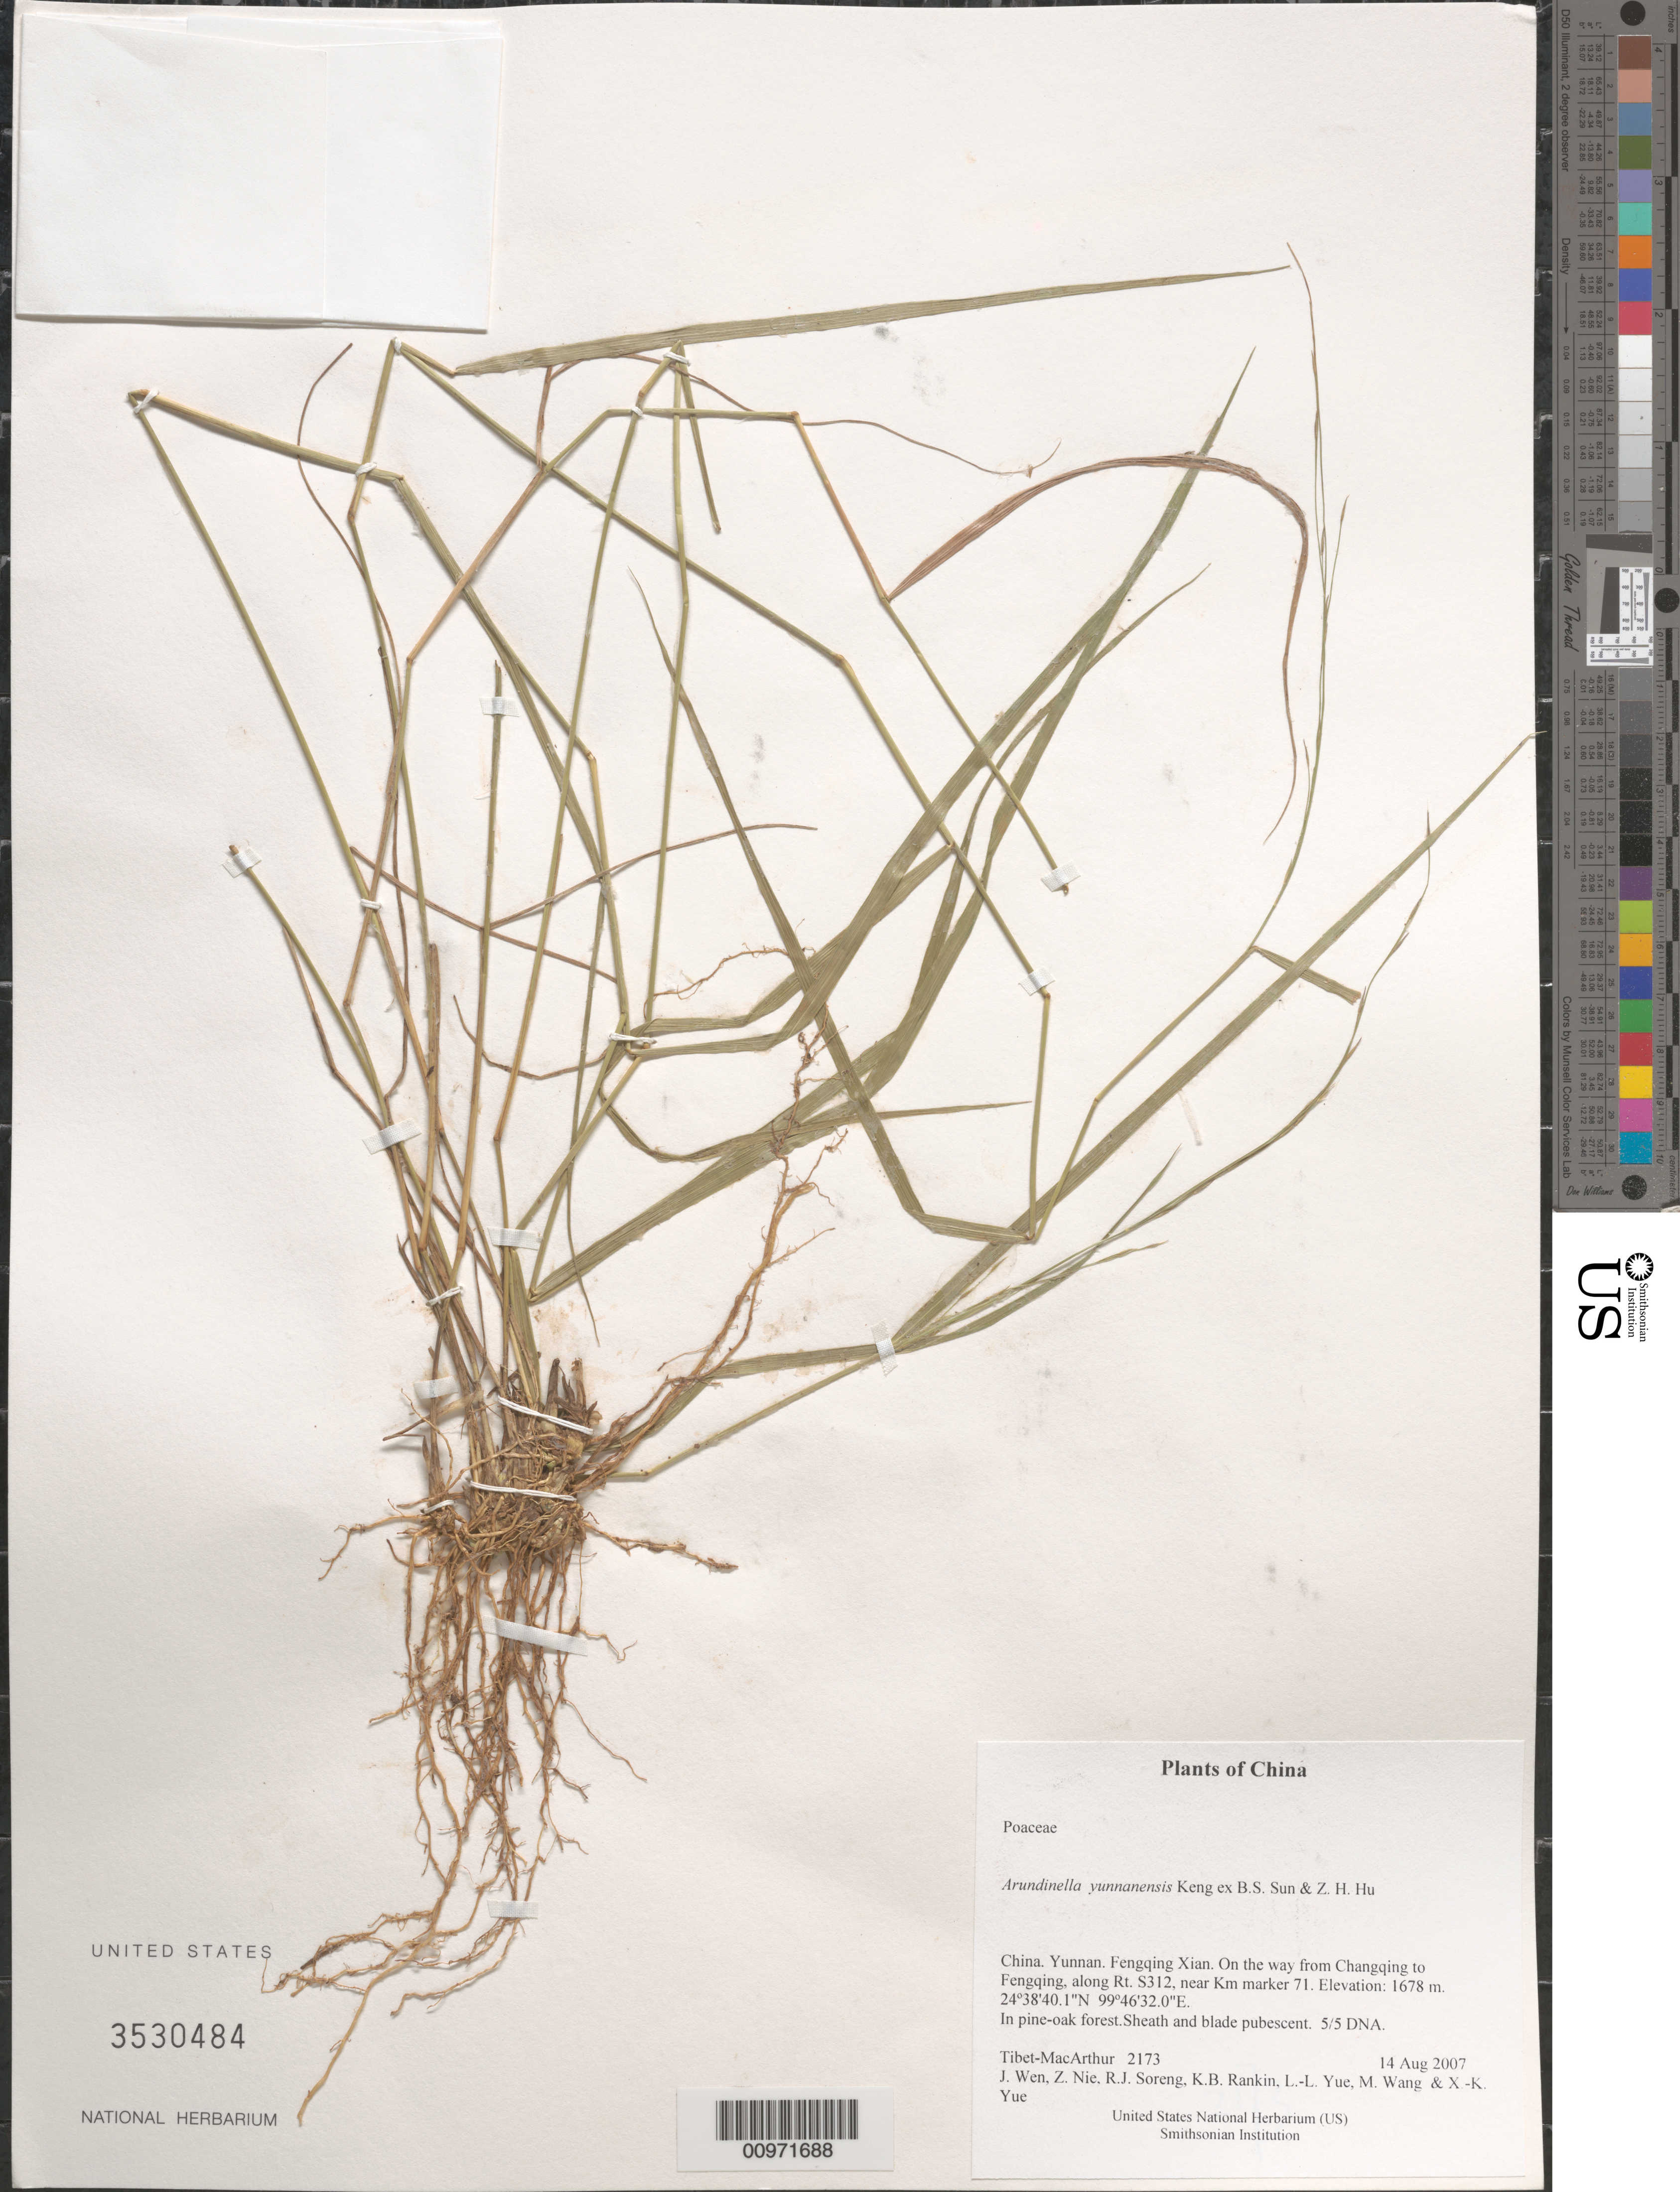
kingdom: Plantae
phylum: Tracheophyta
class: Liliopsida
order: Poales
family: Poaceae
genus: Arundinella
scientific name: Arundinella yunnanensis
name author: Keng ex B.S. Sun & Z.H. Hu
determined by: Soreng, Robert J., Research Associate (BOT), Smithsonian Institution - National Museum of Natural History (UNITED STATES)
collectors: Tibet-MacArthur, J. Wen, Z. Nie, R. J. Soreng, K. Rankin, L. Yue, M. Wang & X. Yue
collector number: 2173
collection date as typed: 14 Aug 2007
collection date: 2007-08-14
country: China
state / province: Yunnan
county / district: Fengqing Xian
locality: On the way from Changqing to Fengqing, along Rt. S312, near Km marker 71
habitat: In pine-oak forest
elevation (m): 1678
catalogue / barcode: US 3530484